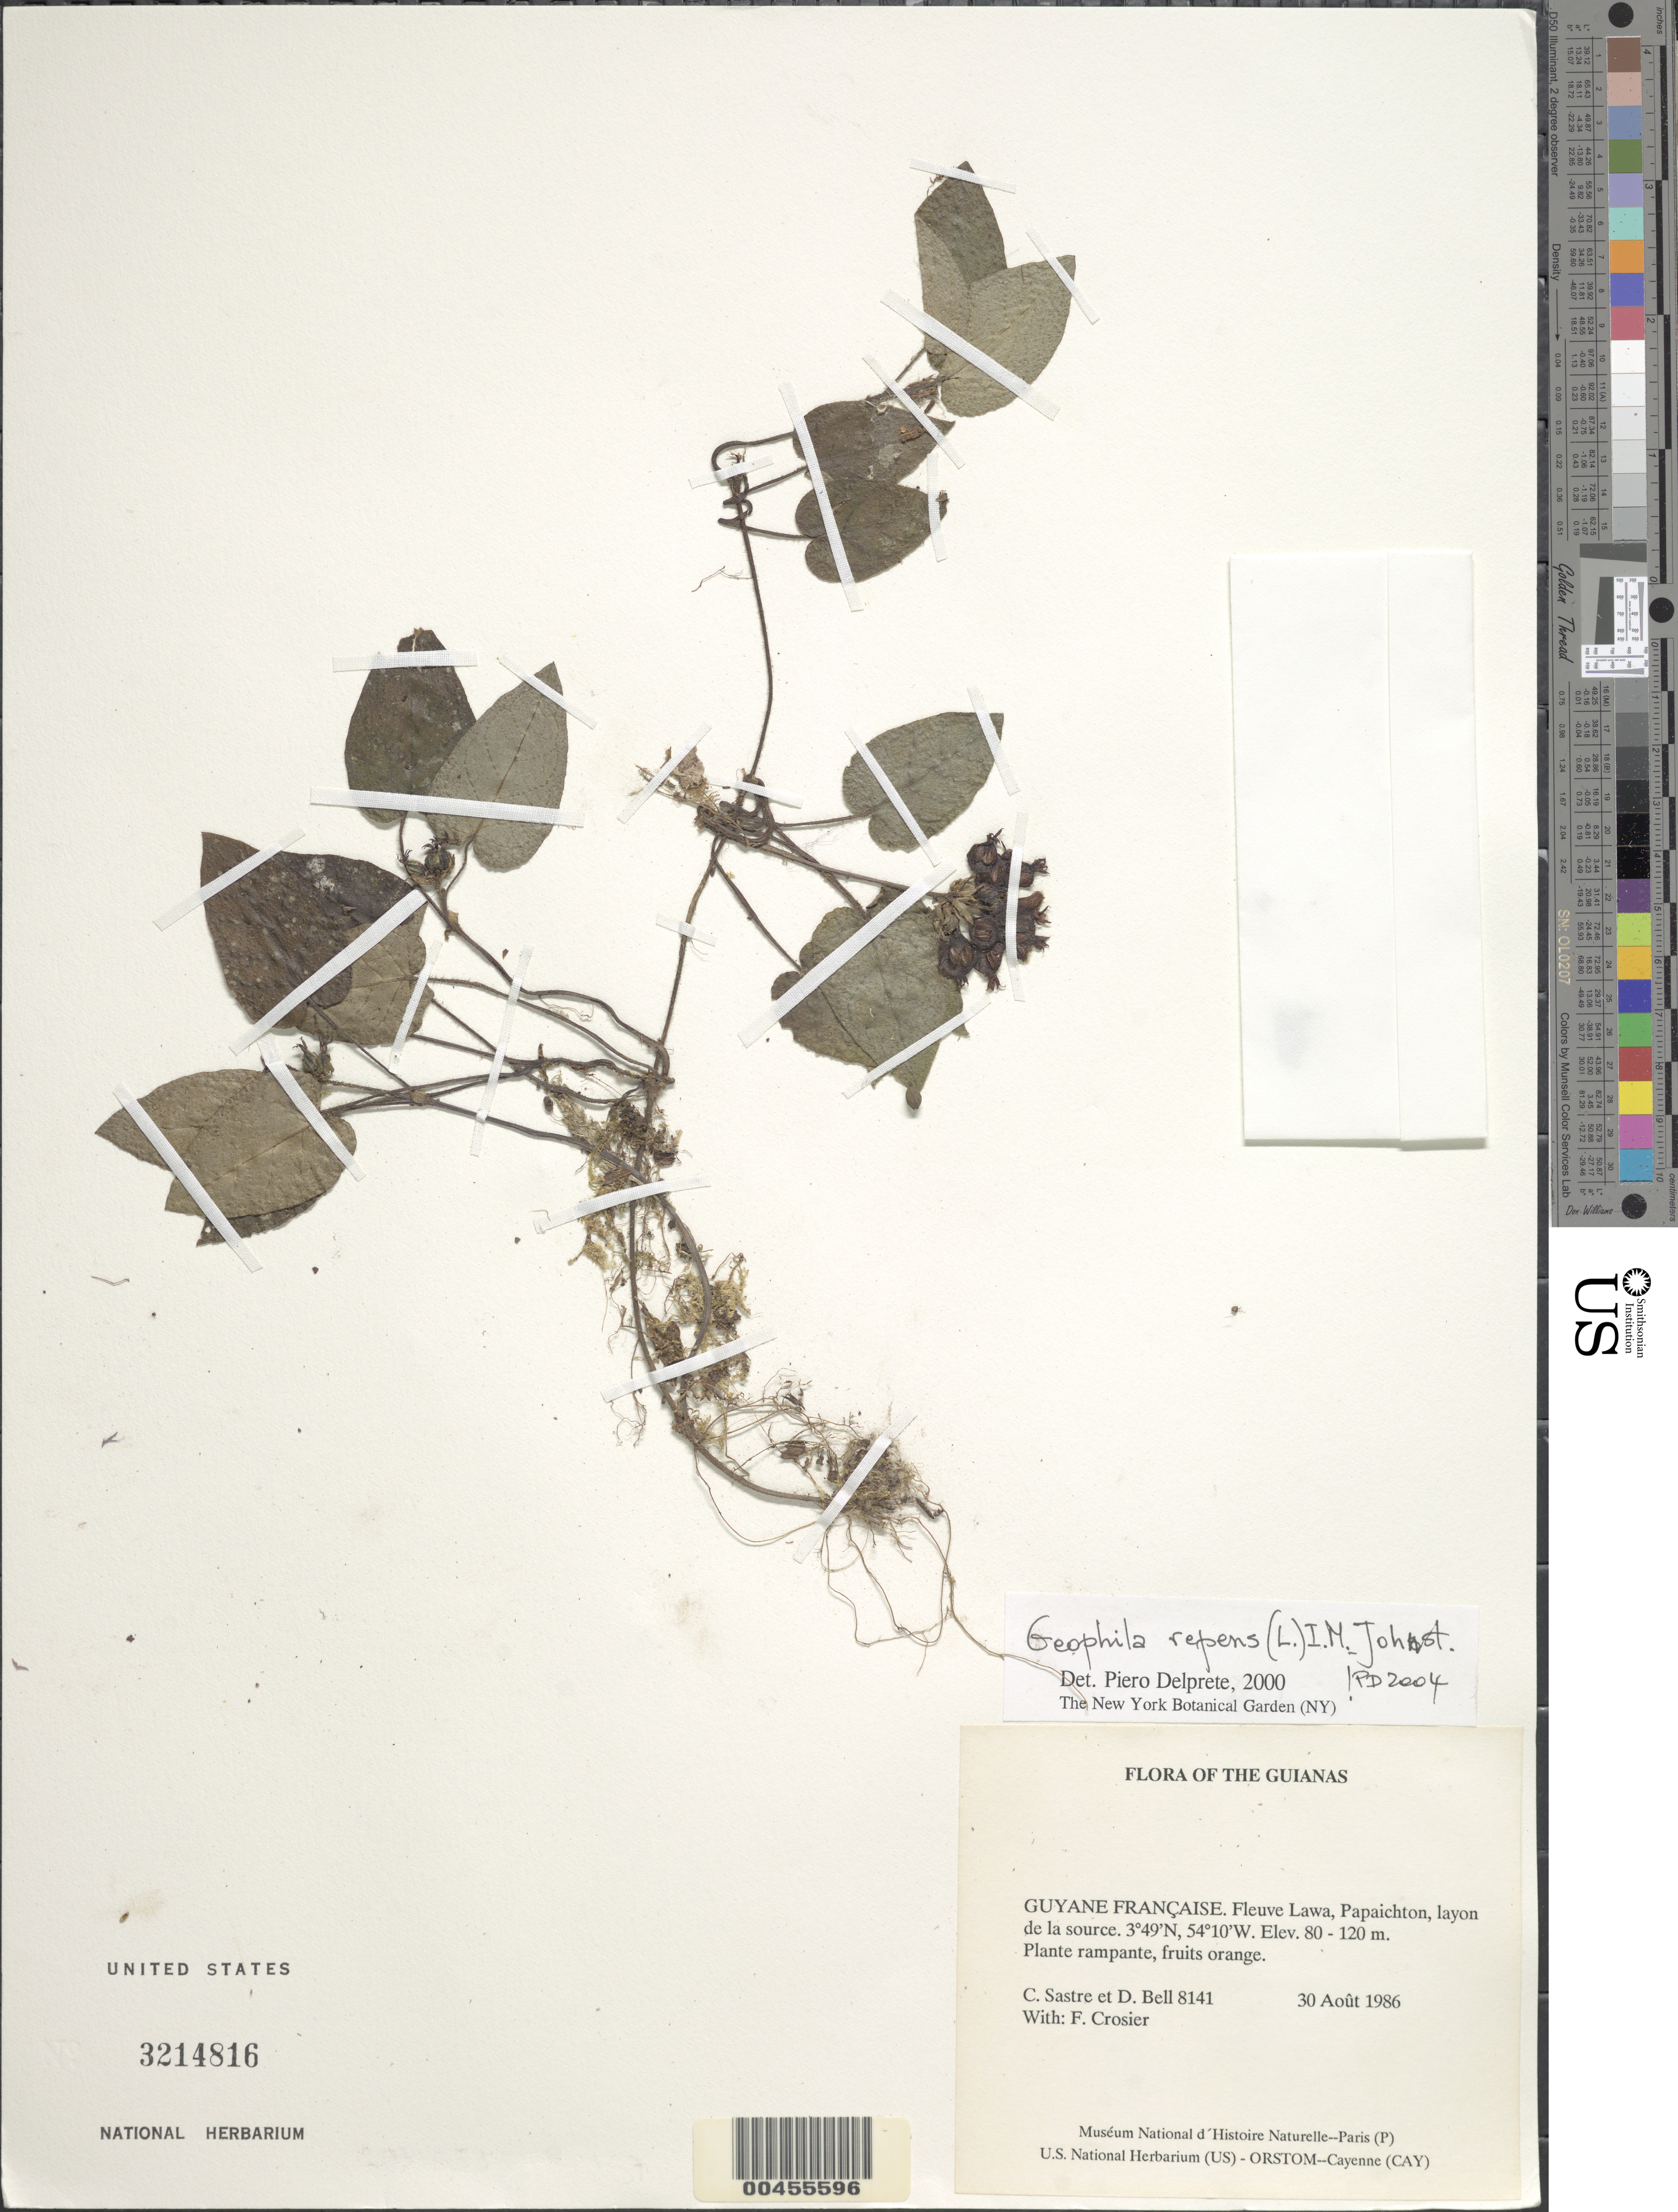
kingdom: Plantae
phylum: Tracheophyta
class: Magnoliopsida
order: Gentianales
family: Rubiaceae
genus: Geophila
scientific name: Geophila repens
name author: (L.) I.M. Johnst.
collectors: C. H. L. Sastre, D. A. Bell & F. Crozier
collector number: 8141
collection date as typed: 30 August 1986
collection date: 1986-08-30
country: French Guiana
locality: Fleuve Lawa, Papaichton, layon de la source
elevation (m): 80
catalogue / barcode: US 3214816